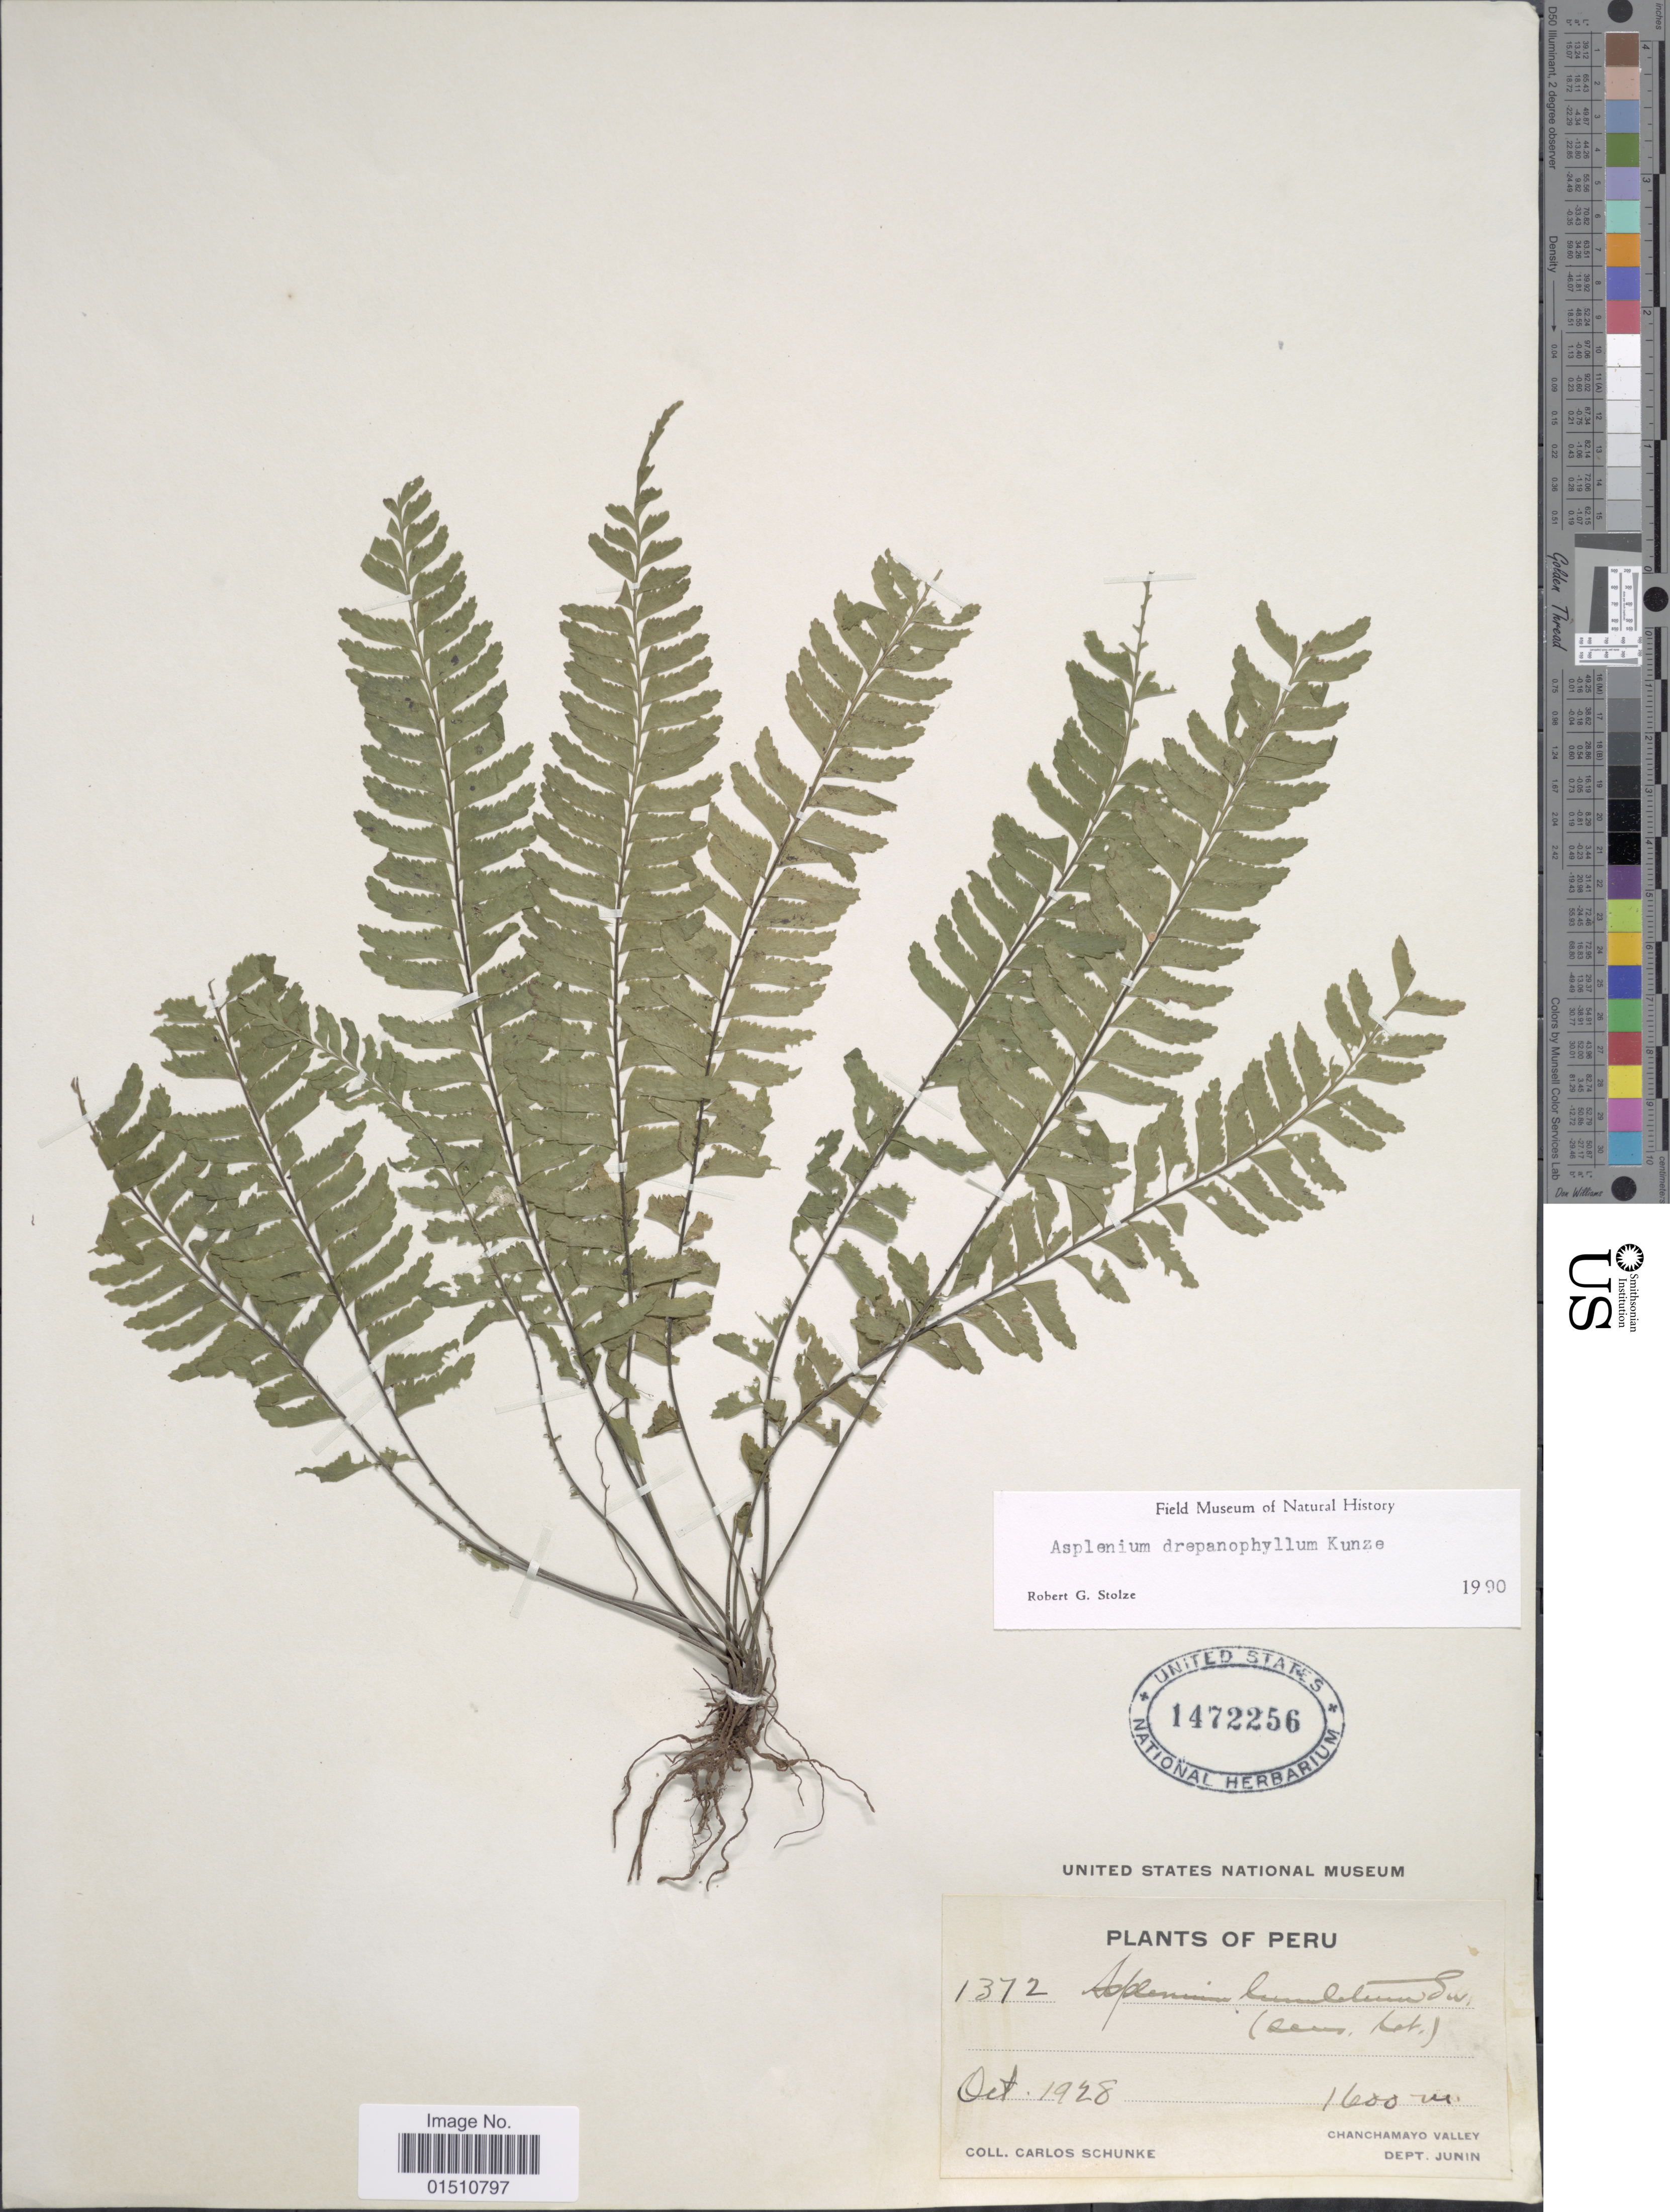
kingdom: Plantae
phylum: Tracheophyta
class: Polypodiopsida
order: Polypodiales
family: Aspleniaceae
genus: Asplenium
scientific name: Asplenium drepanophyllum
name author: Kunze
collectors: C. Schunke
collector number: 1372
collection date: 1928-10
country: Peru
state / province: Junín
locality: Peru, Chanchamayo Valley, Dept. Junin.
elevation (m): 1600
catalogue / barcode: US 1472256